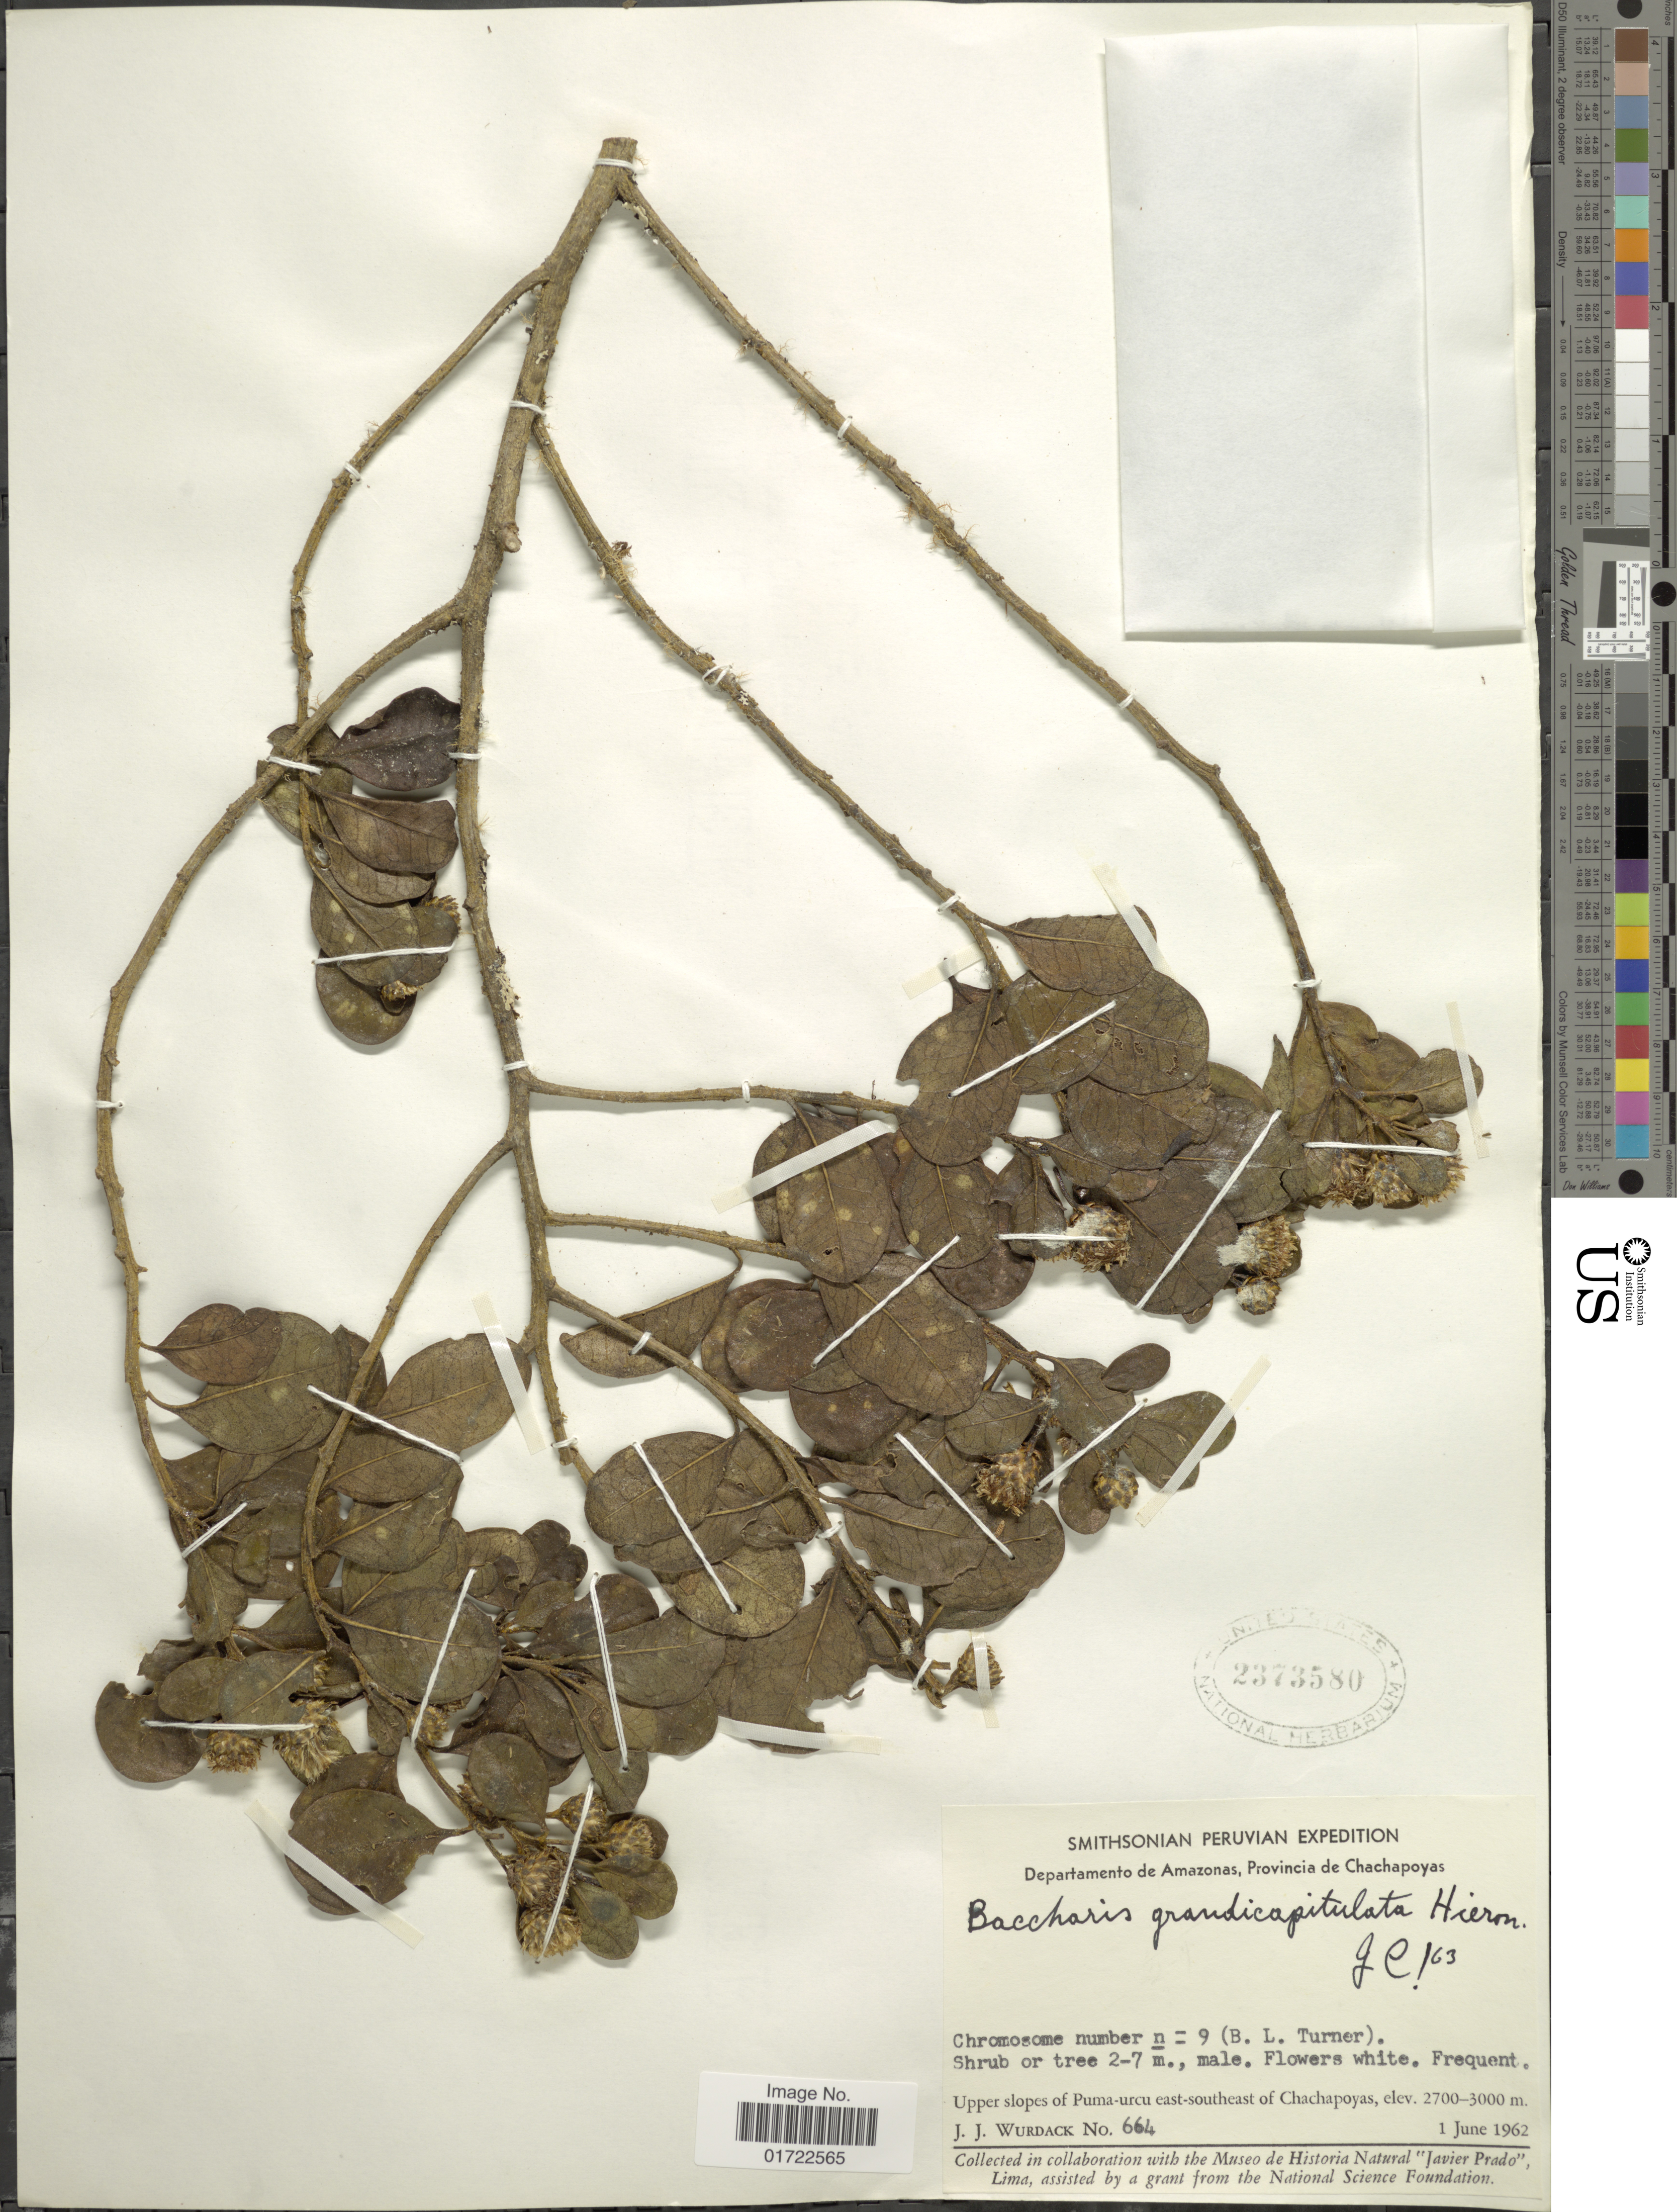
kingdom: Plantae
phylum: Tracheophyta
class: Magnoliopsida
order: Asterales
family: Asteraceae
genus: Baccharis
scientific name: Baccharis grandicapitulata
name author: Hieron.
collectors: J. J. Wurdack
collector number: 664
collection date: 1962-06-01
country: Peru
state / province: Amazonas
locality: Provincia de Chachapoyas, Upper slopes of Puma urcu east southeast of Chachapoyas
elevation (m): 2700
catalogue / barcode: US 2373580